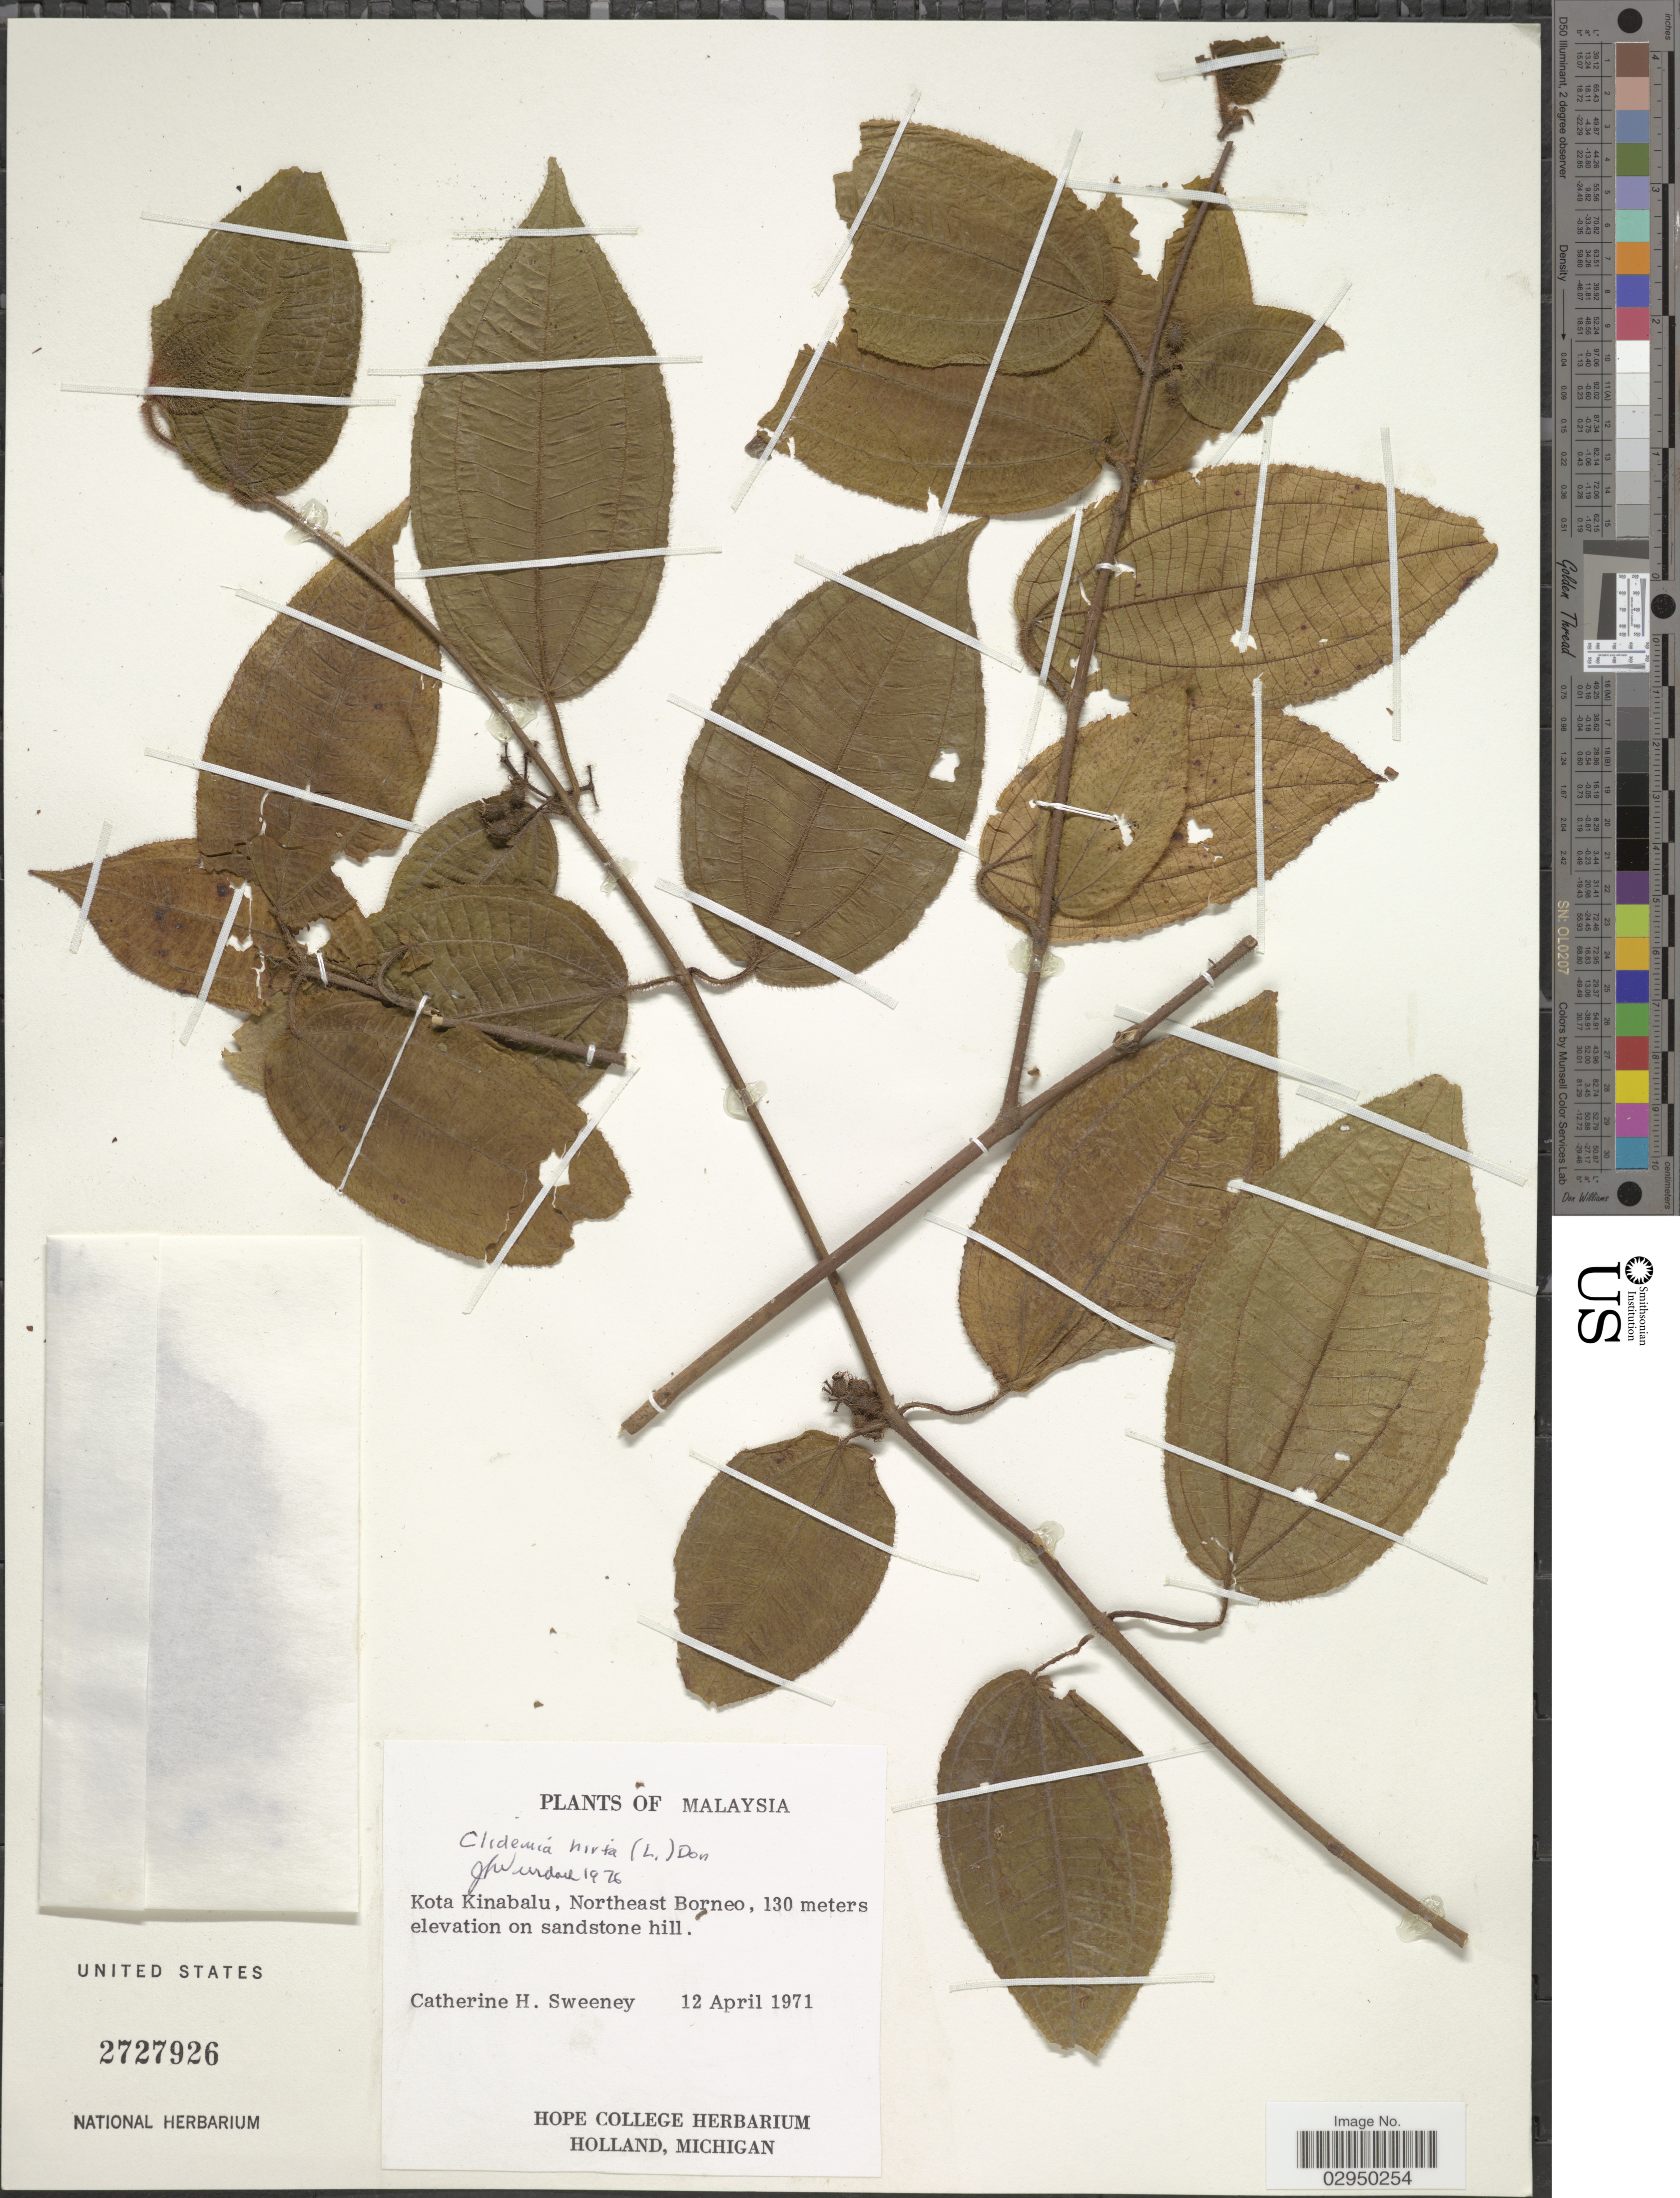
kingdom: Plantae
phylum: Tracheophyta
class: Magnoliopsida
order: Myrtales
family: Melastomataceae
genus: Miconia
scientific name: Miconia crenata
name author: (Vahl) Michelang.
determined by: Wagner, W. L., (BOT), Smithsonian Institution - National Museum of Natural History (UNITED STATES)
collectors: C. Sweeney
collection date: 1971-04-12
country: Malaysia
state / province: Sabah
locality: Kota Kinabalu, Northeast Borneo.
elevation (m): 130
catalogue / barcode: US 2727926